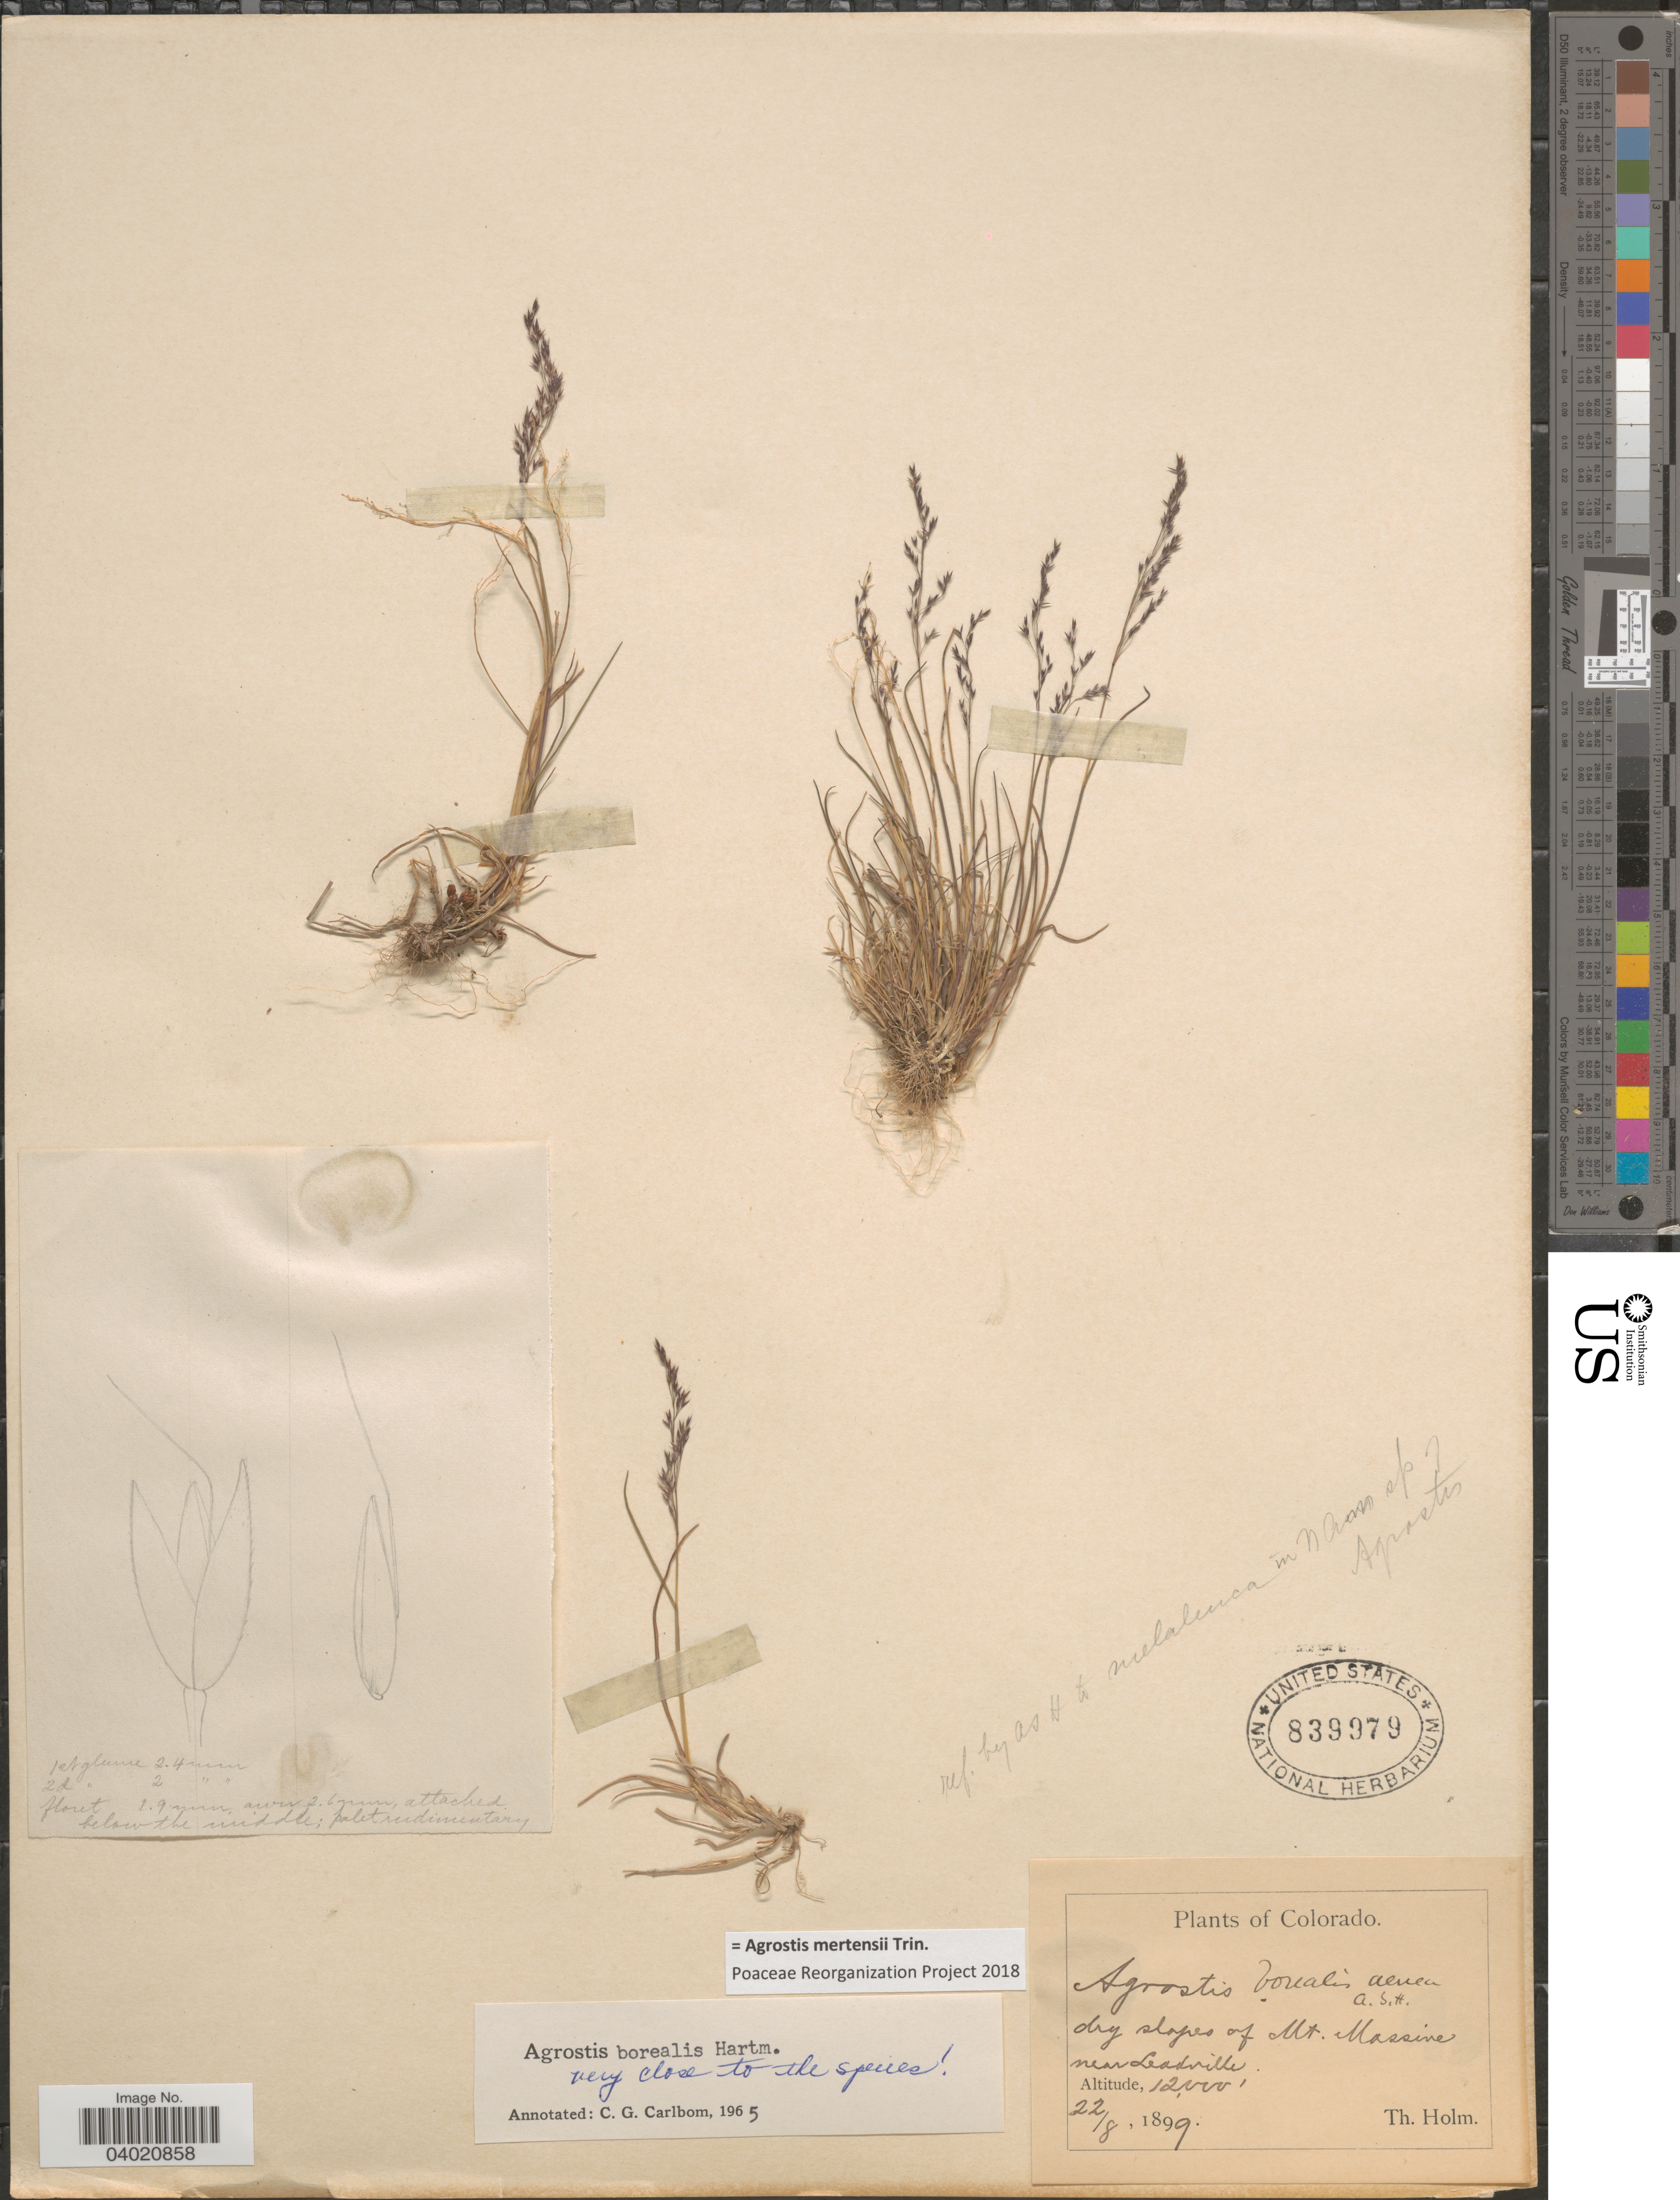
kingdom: Plantae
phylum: Tracheophyta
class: Liliopsida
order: Poales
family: Poaceae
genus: Agrostis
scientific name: Agrostis mertensii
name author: Trin.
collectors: T. Holm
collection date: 1899-08-22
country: United States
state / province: Colorado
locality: Dry slopes of Mt. Massine near Leadville.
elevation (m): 3658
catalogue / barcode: US 839979